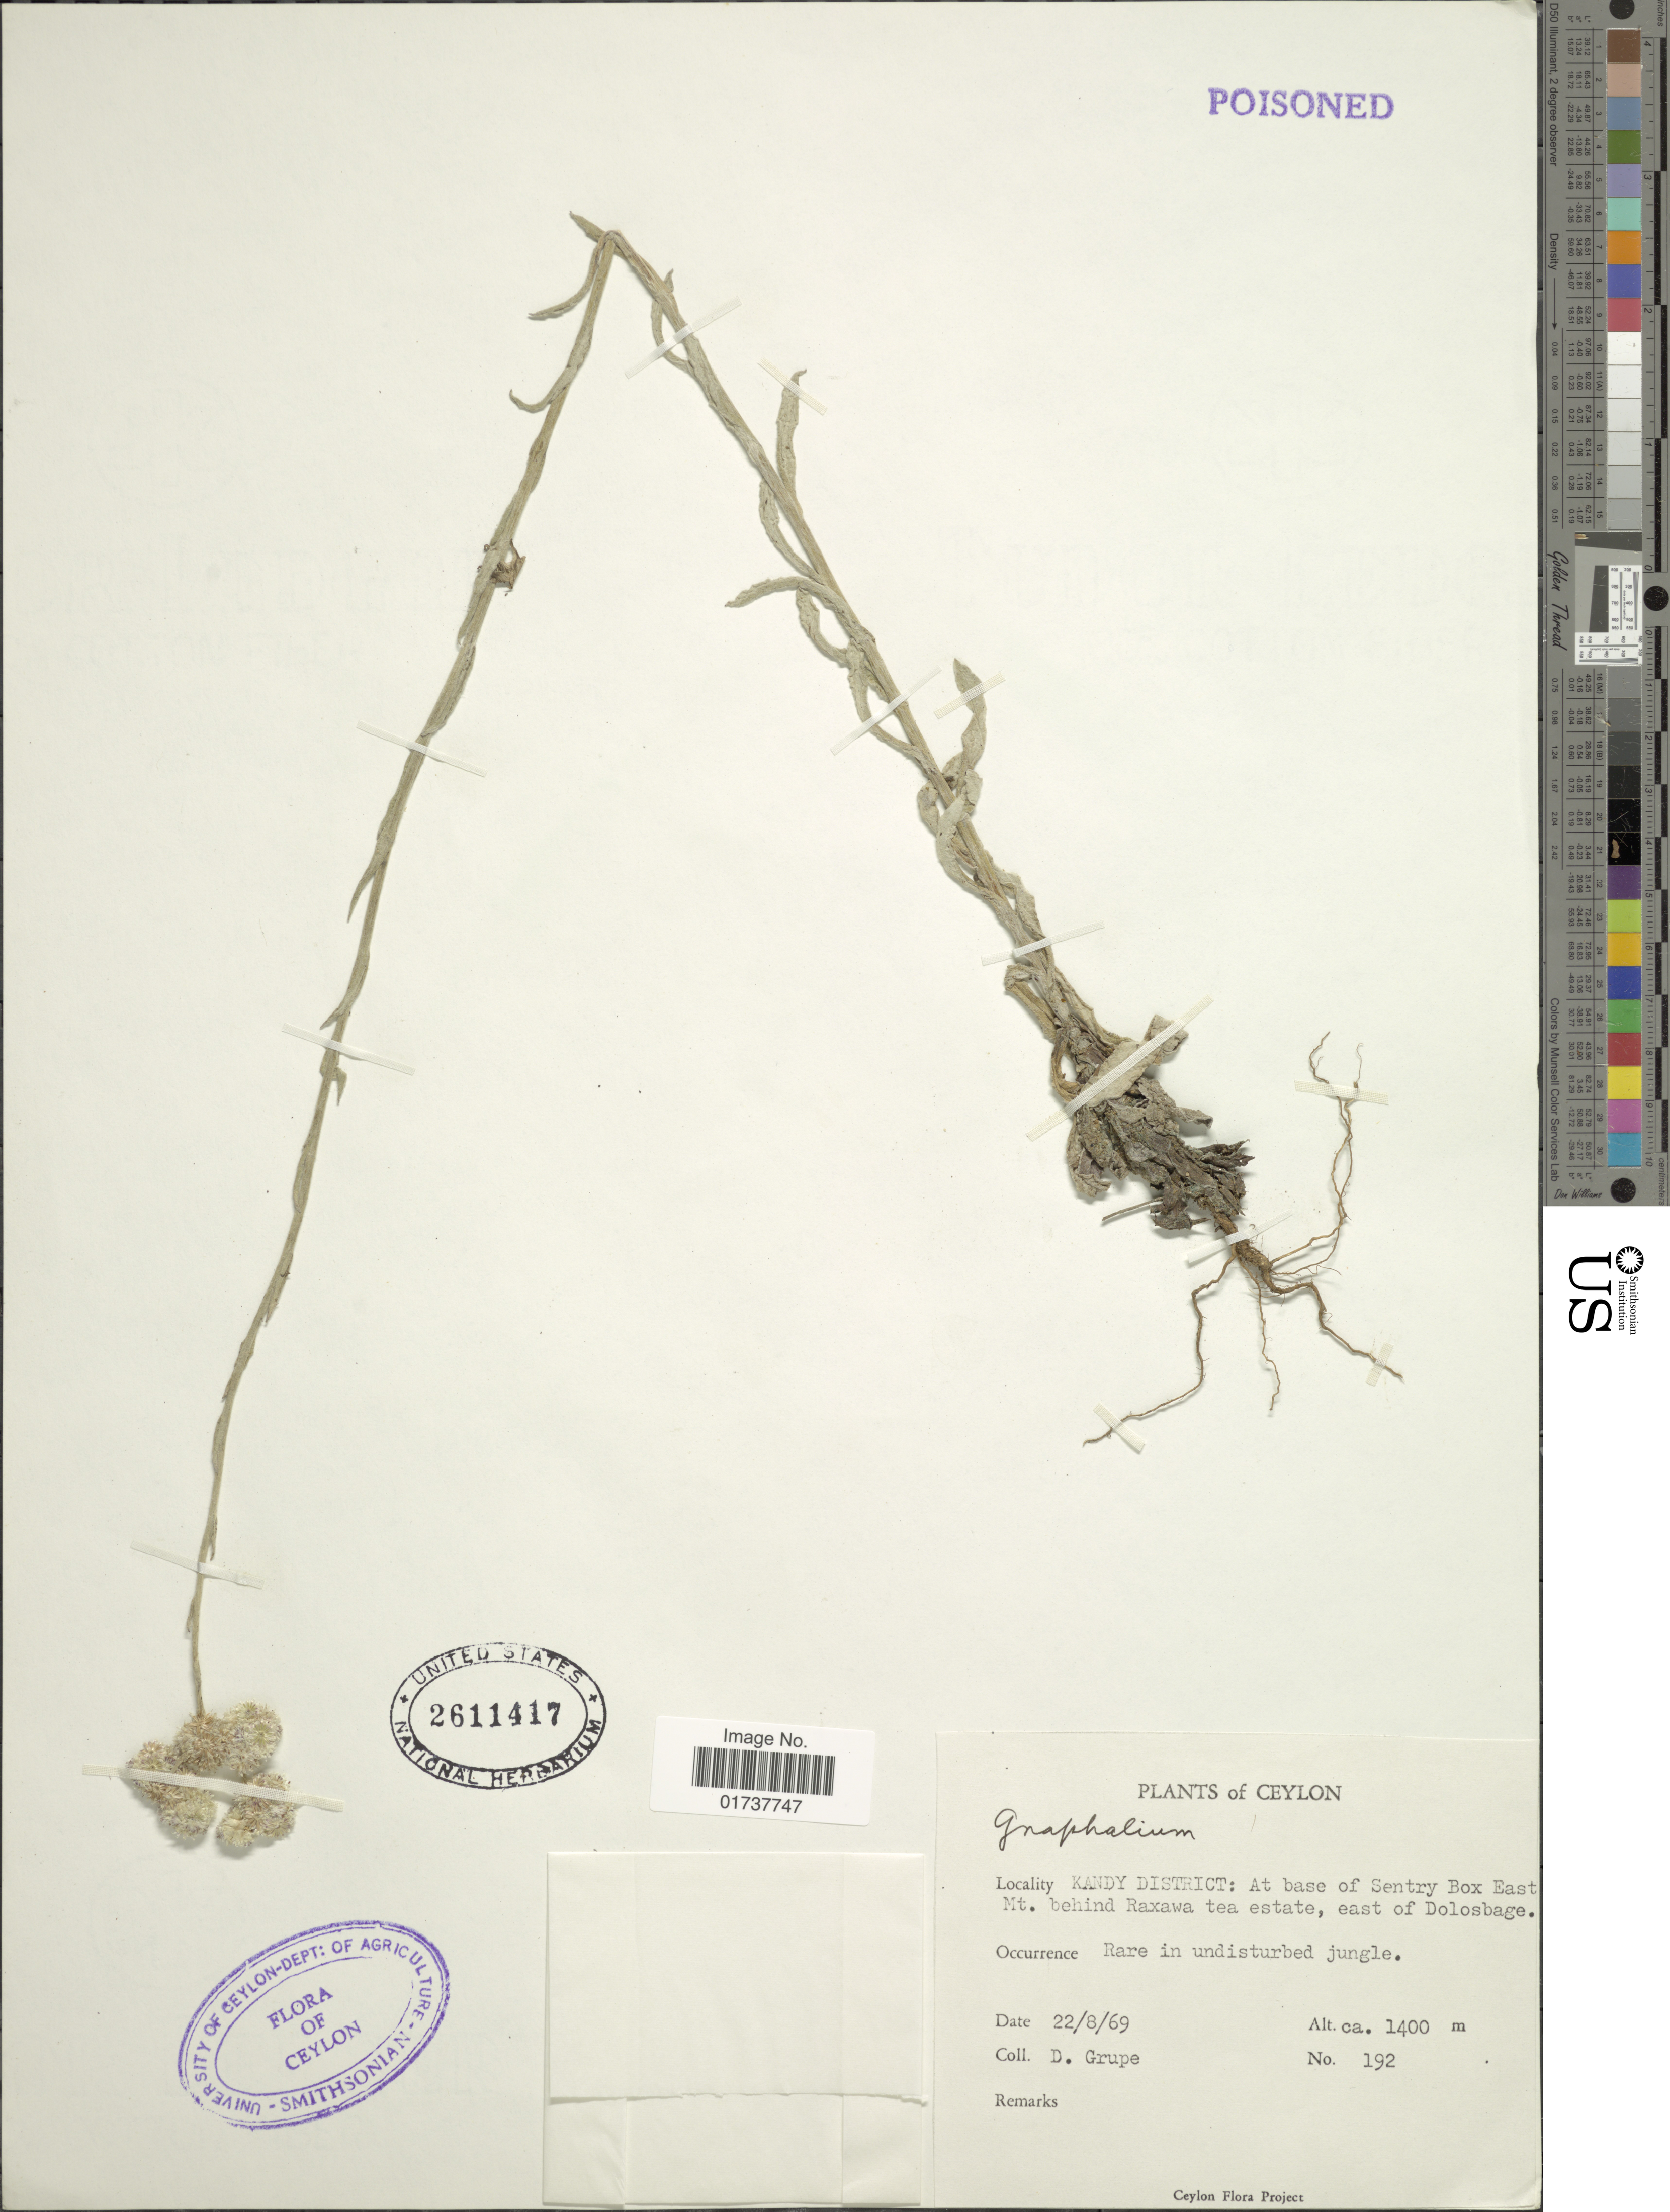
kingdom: Plantae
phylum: Tracheophyta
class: Magnoliopsida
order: Asterales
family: Asteraceae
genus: Gnaphalium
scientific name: Gnaphalium sp.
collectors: D. Grupe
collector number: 192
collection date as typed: Transcribed d/m/y: 22/8/69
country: Sri Lanka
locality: Ceylon, Kandy District: At base of Sentry Box East, Mt. behind Raxawa tea Estate, east of Dolobage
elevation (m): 1400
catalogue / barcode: US 2611417